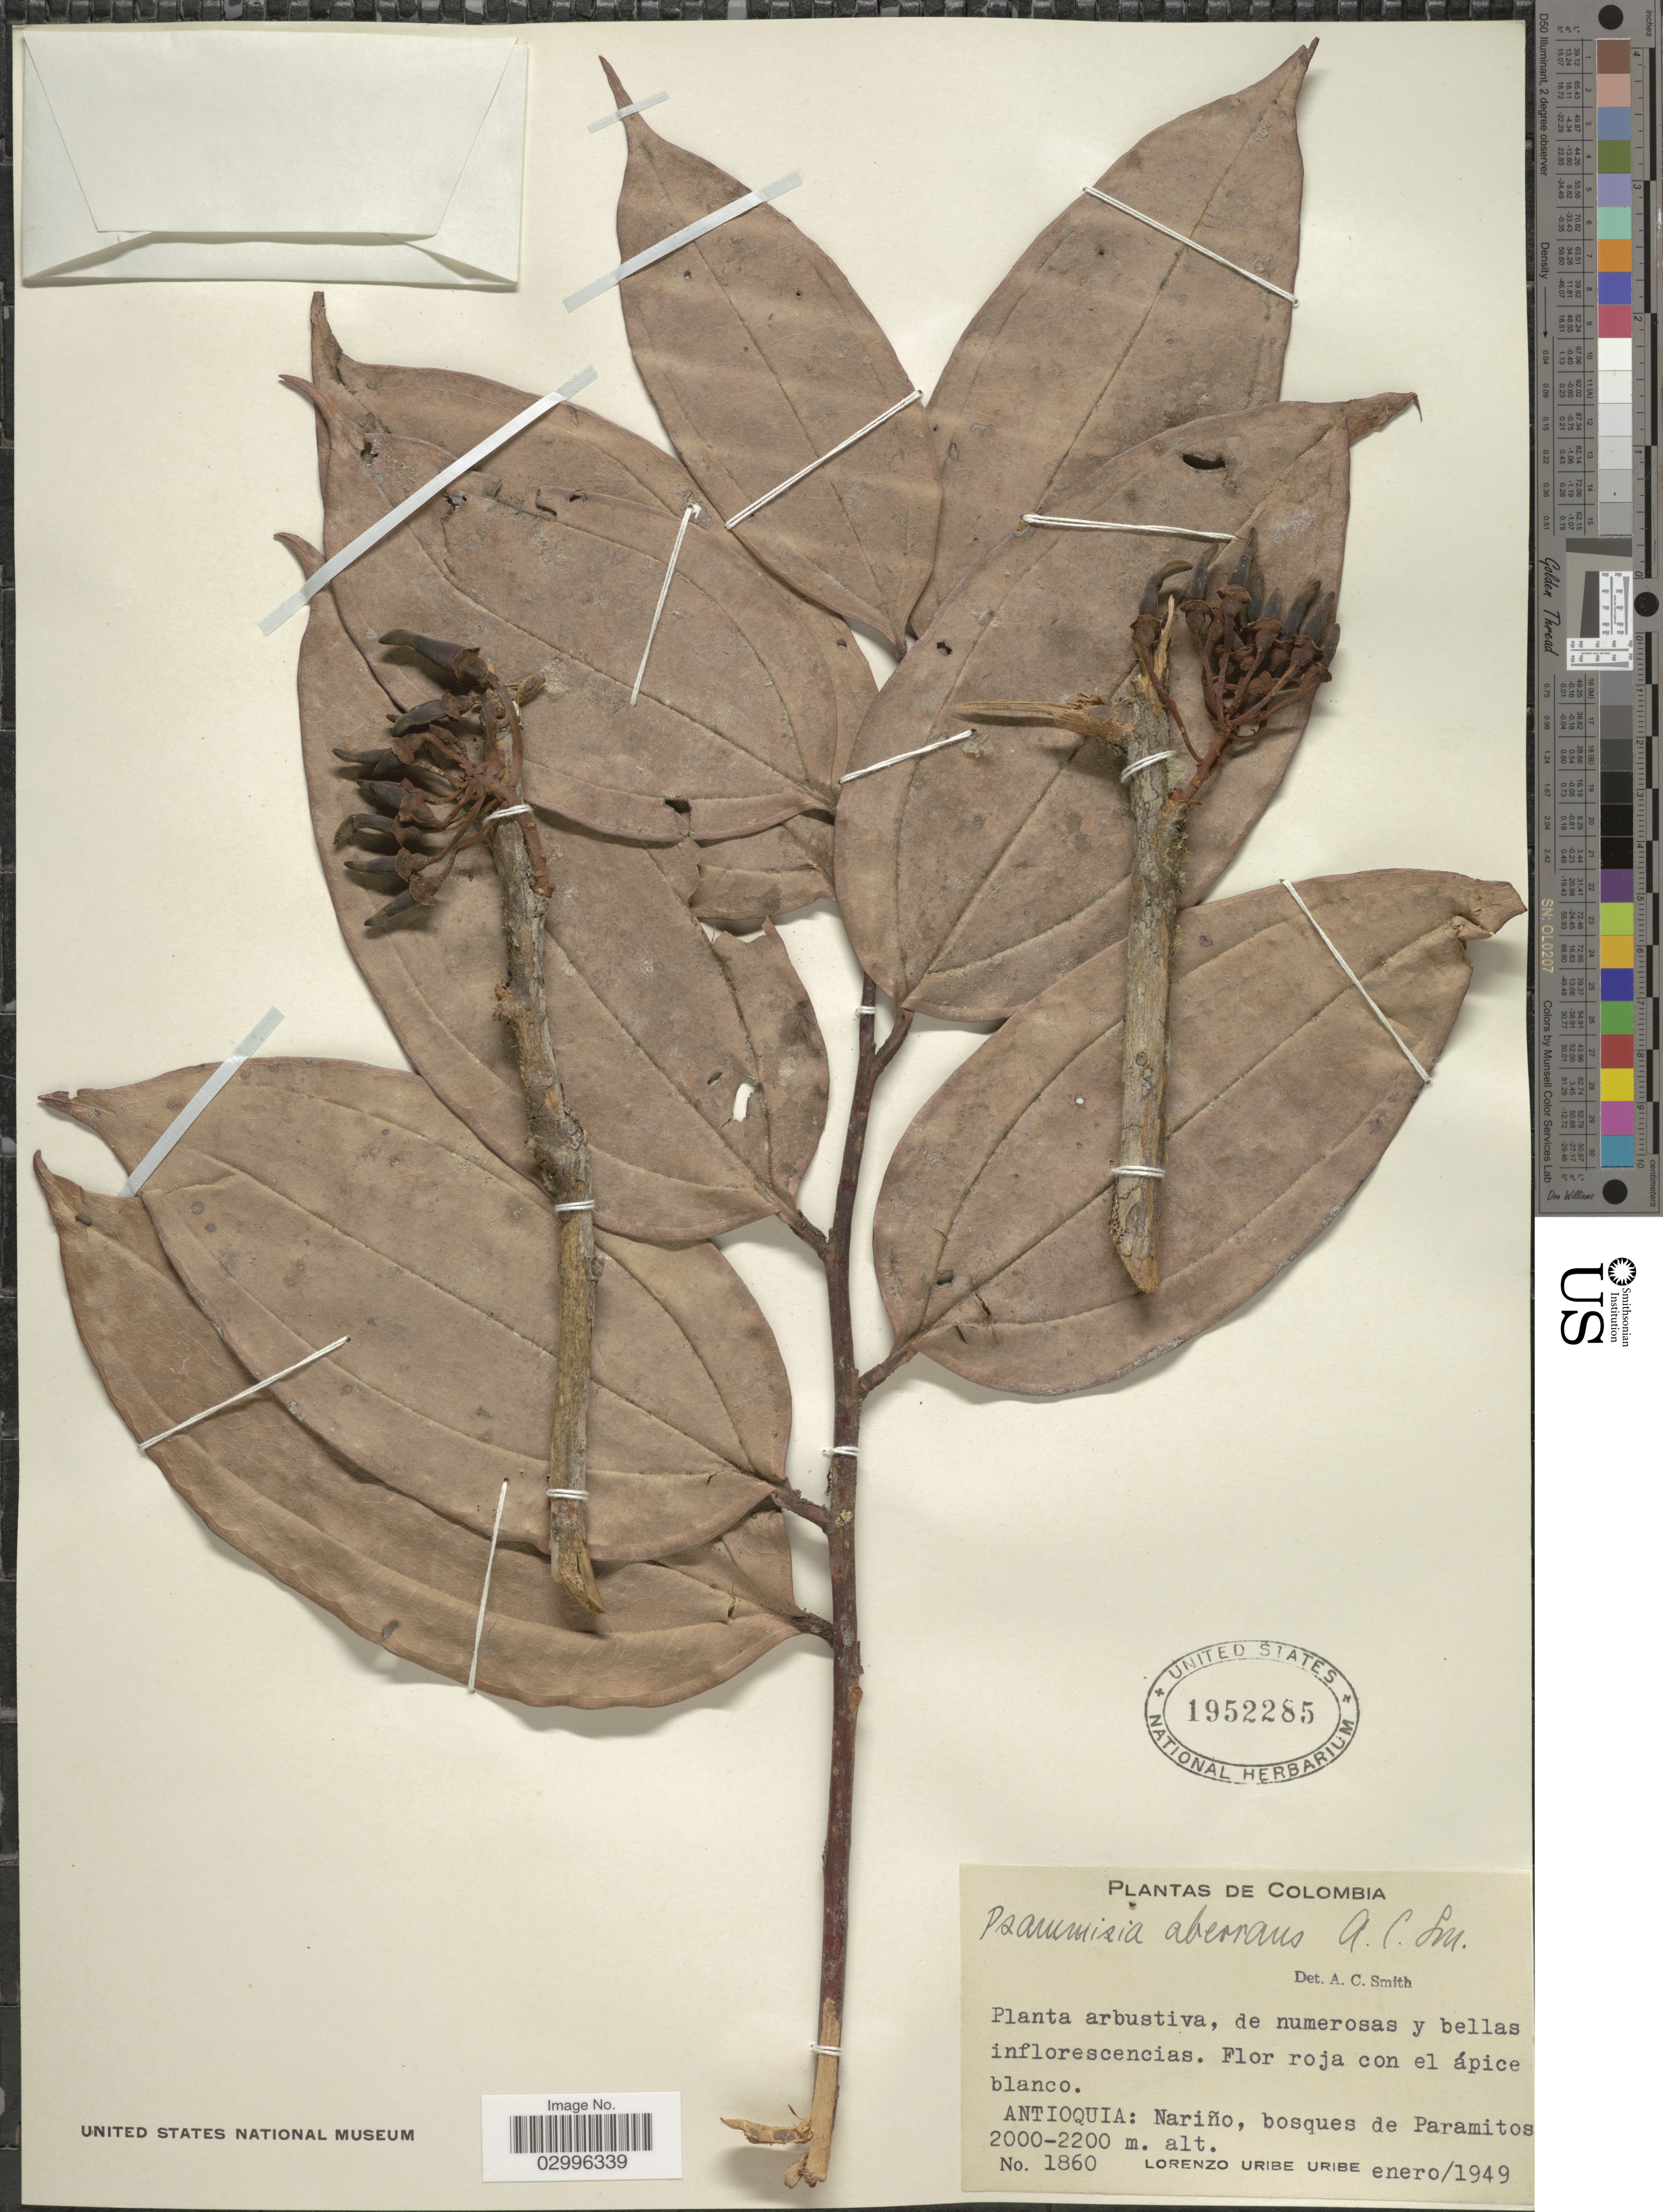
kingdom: Plantae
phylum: Tracheophyta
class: Magnoliopsida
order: Ericales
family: Ericaceae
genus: Psammisia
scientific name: Psammisia aberrans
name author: A.C. Sm.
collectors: U. Uribe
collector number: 1860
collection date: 1949-01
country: Colombia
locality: Antioquia: Nariño, bosques de Paramitos.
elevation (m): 2000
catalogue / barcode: US 1952285